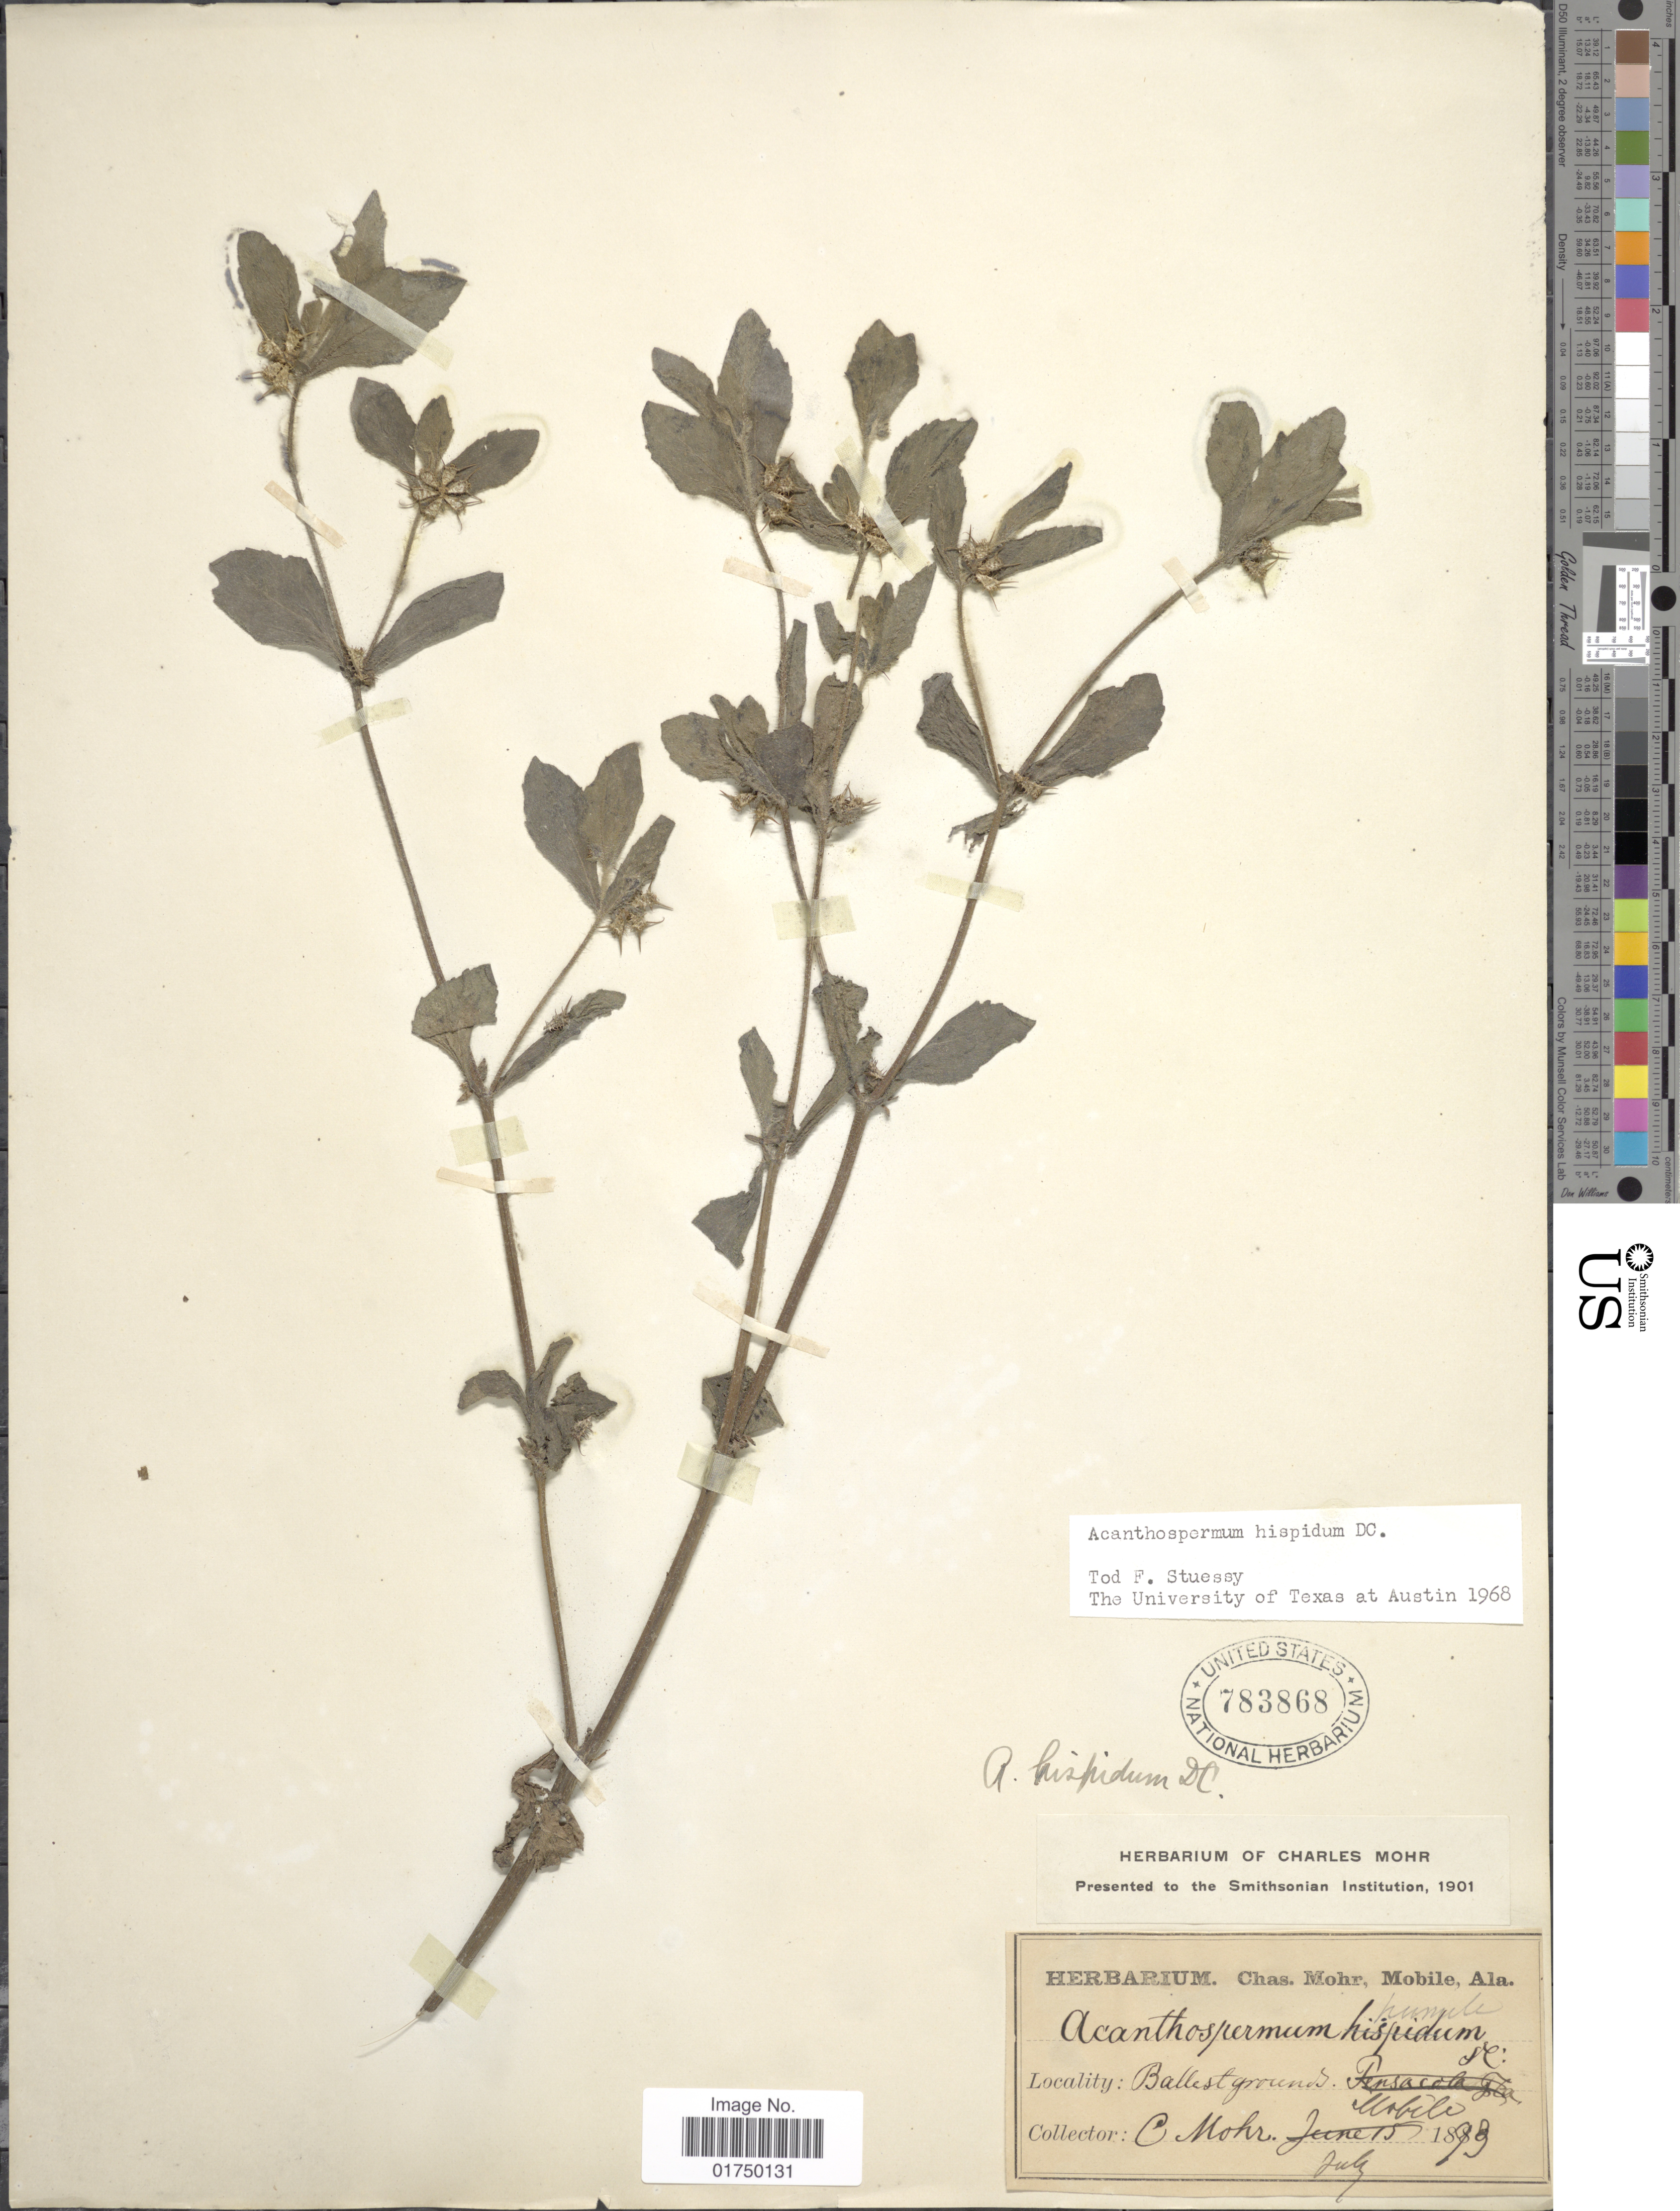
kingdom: Plantae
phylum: Tracheophyta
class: Magnoliopsida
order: Asterales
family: Asteraceae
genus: Acanthospermum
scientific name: Acanthospermum hispidum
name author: DC.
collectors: C. T. Mohr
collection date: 1893-07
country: United States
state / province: Alabama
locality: Ballast grounds, Mobile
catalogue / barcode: US 783868